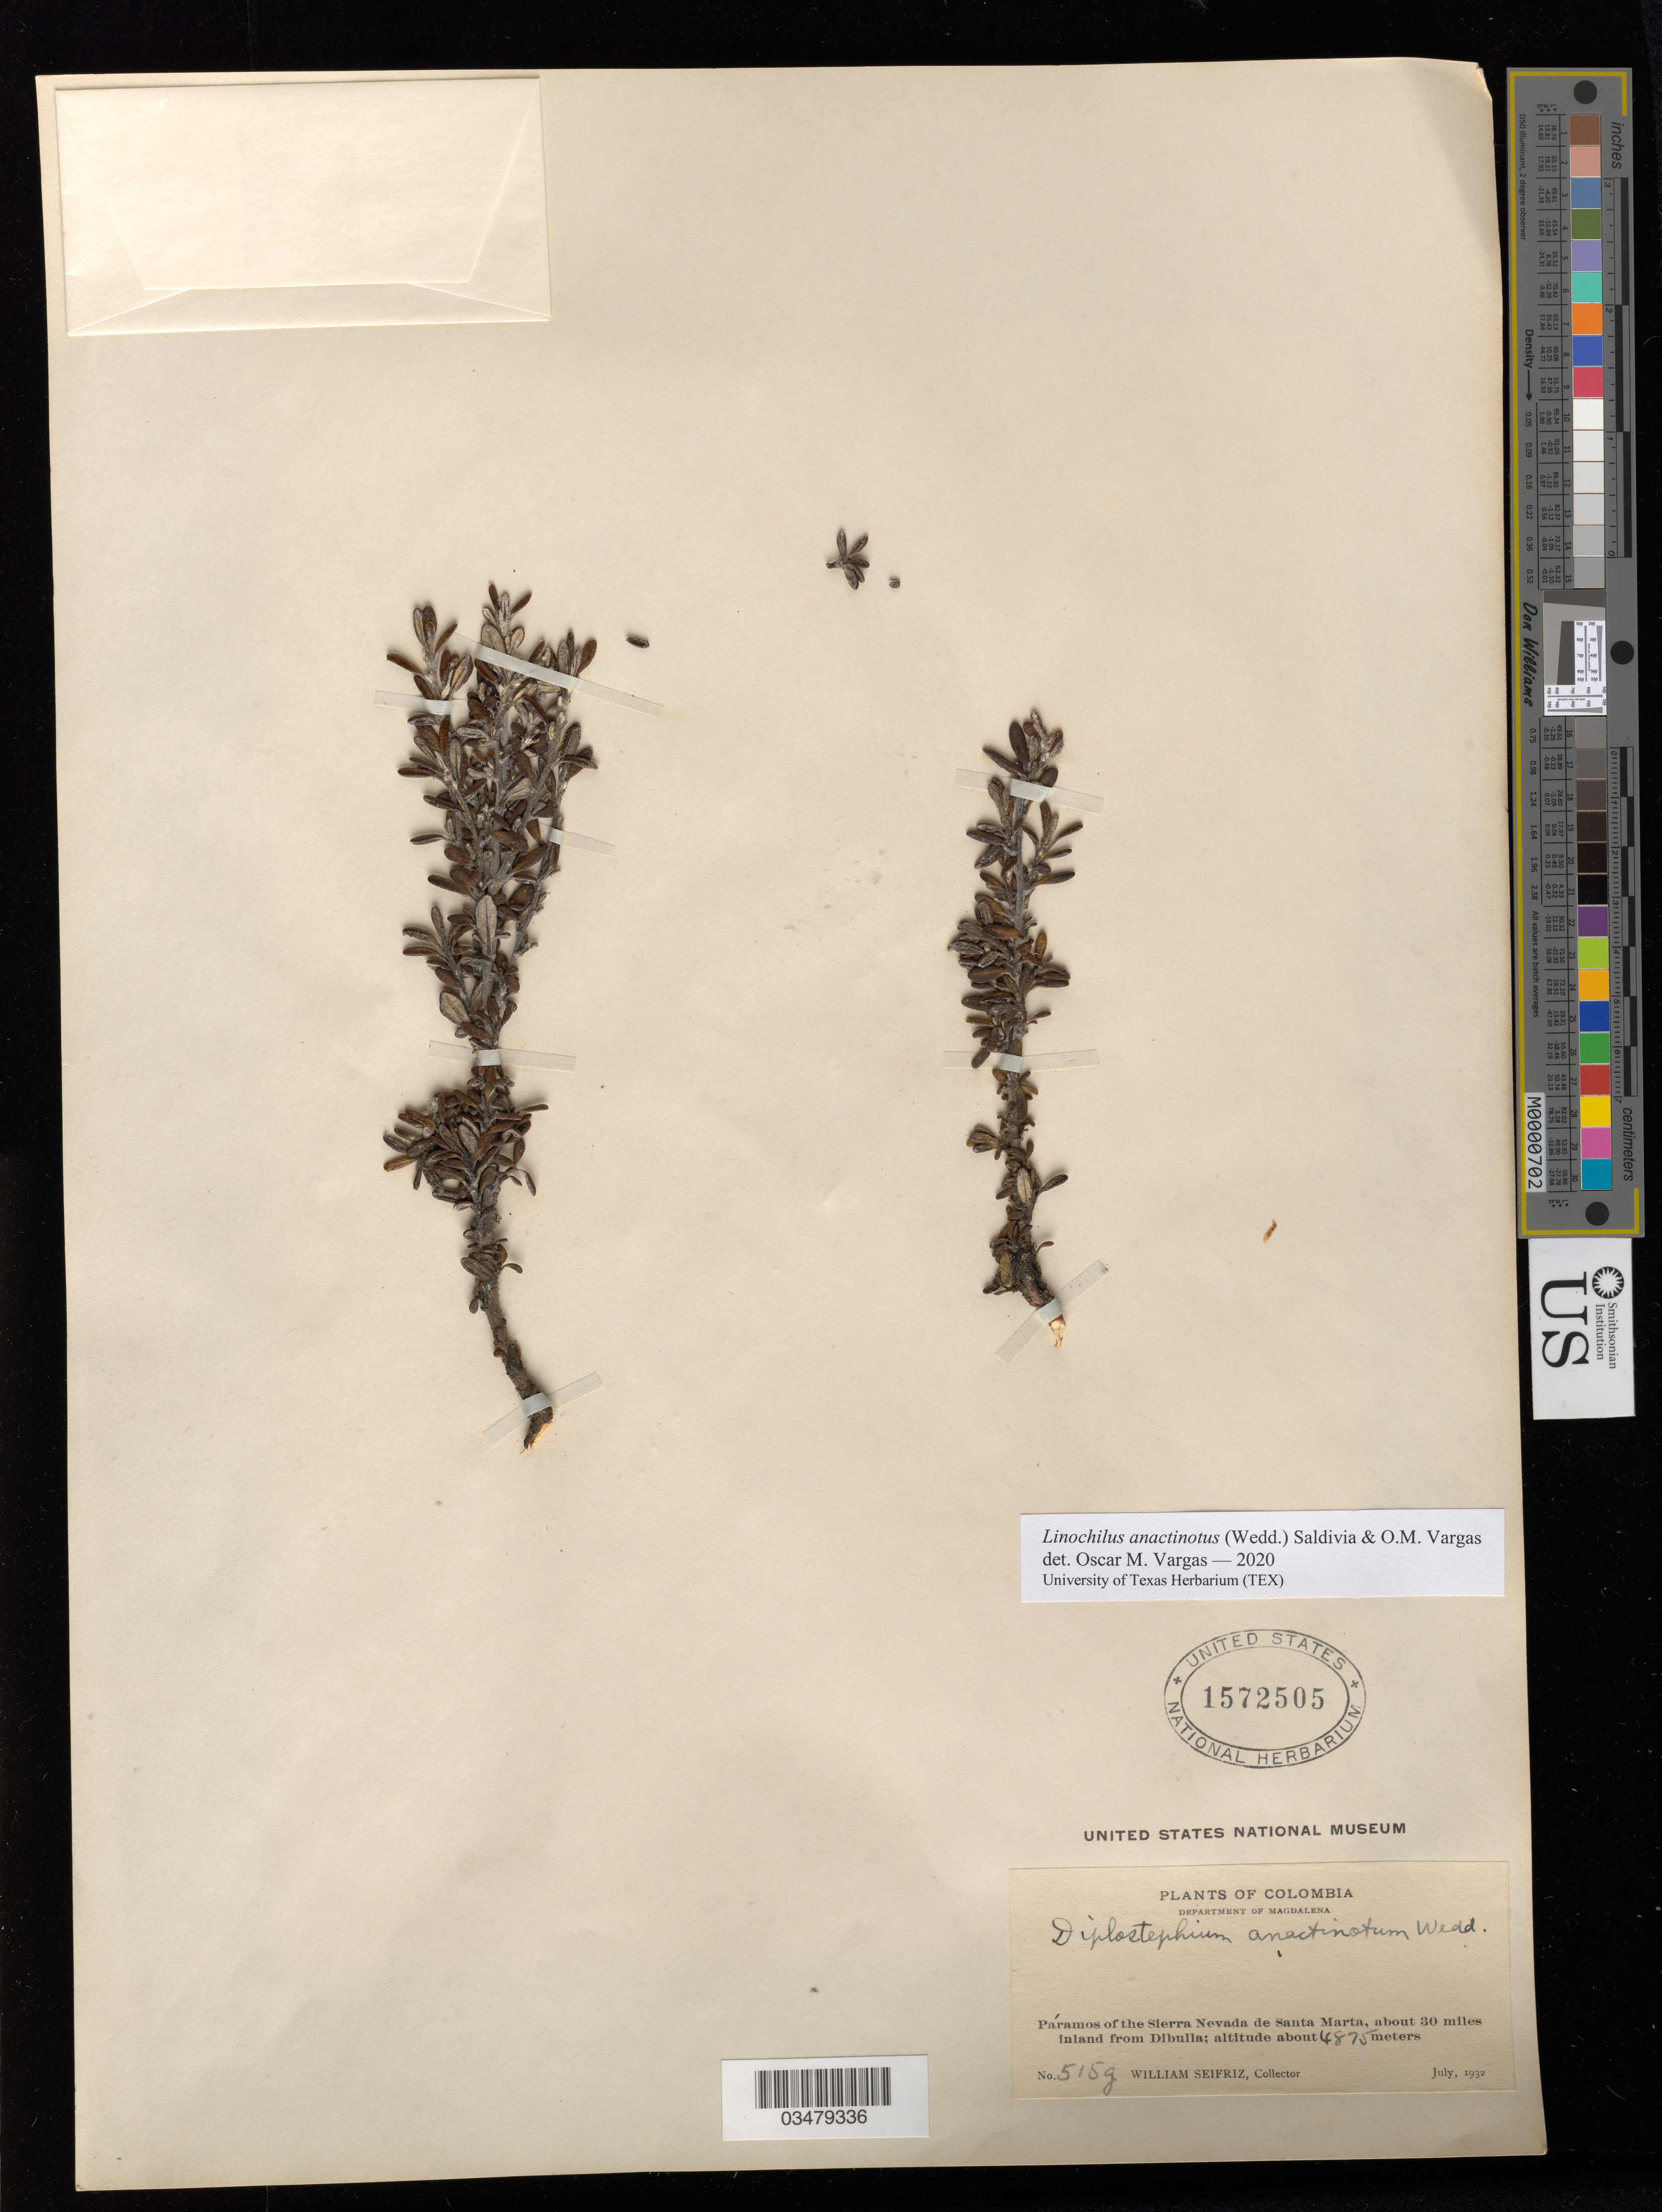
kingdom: Plantae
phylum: Tracheophyta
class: Magnoliopsida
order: Asterales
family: Asteraceae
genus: Linochilus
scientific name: Linochilus anactinotus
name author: (Wedd.) Saldivia & O.M. Vargas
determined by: Vargas, Oscar M.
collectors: W. Seifriz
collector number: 515 g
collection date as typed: Jul 1932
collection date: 1932-07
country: Colombia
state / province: Magdalena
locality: Paramos of Sierra de Santa Marta, ca. 30 mi inland from Dibulla.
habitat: Paramos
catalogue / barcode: US 1572505